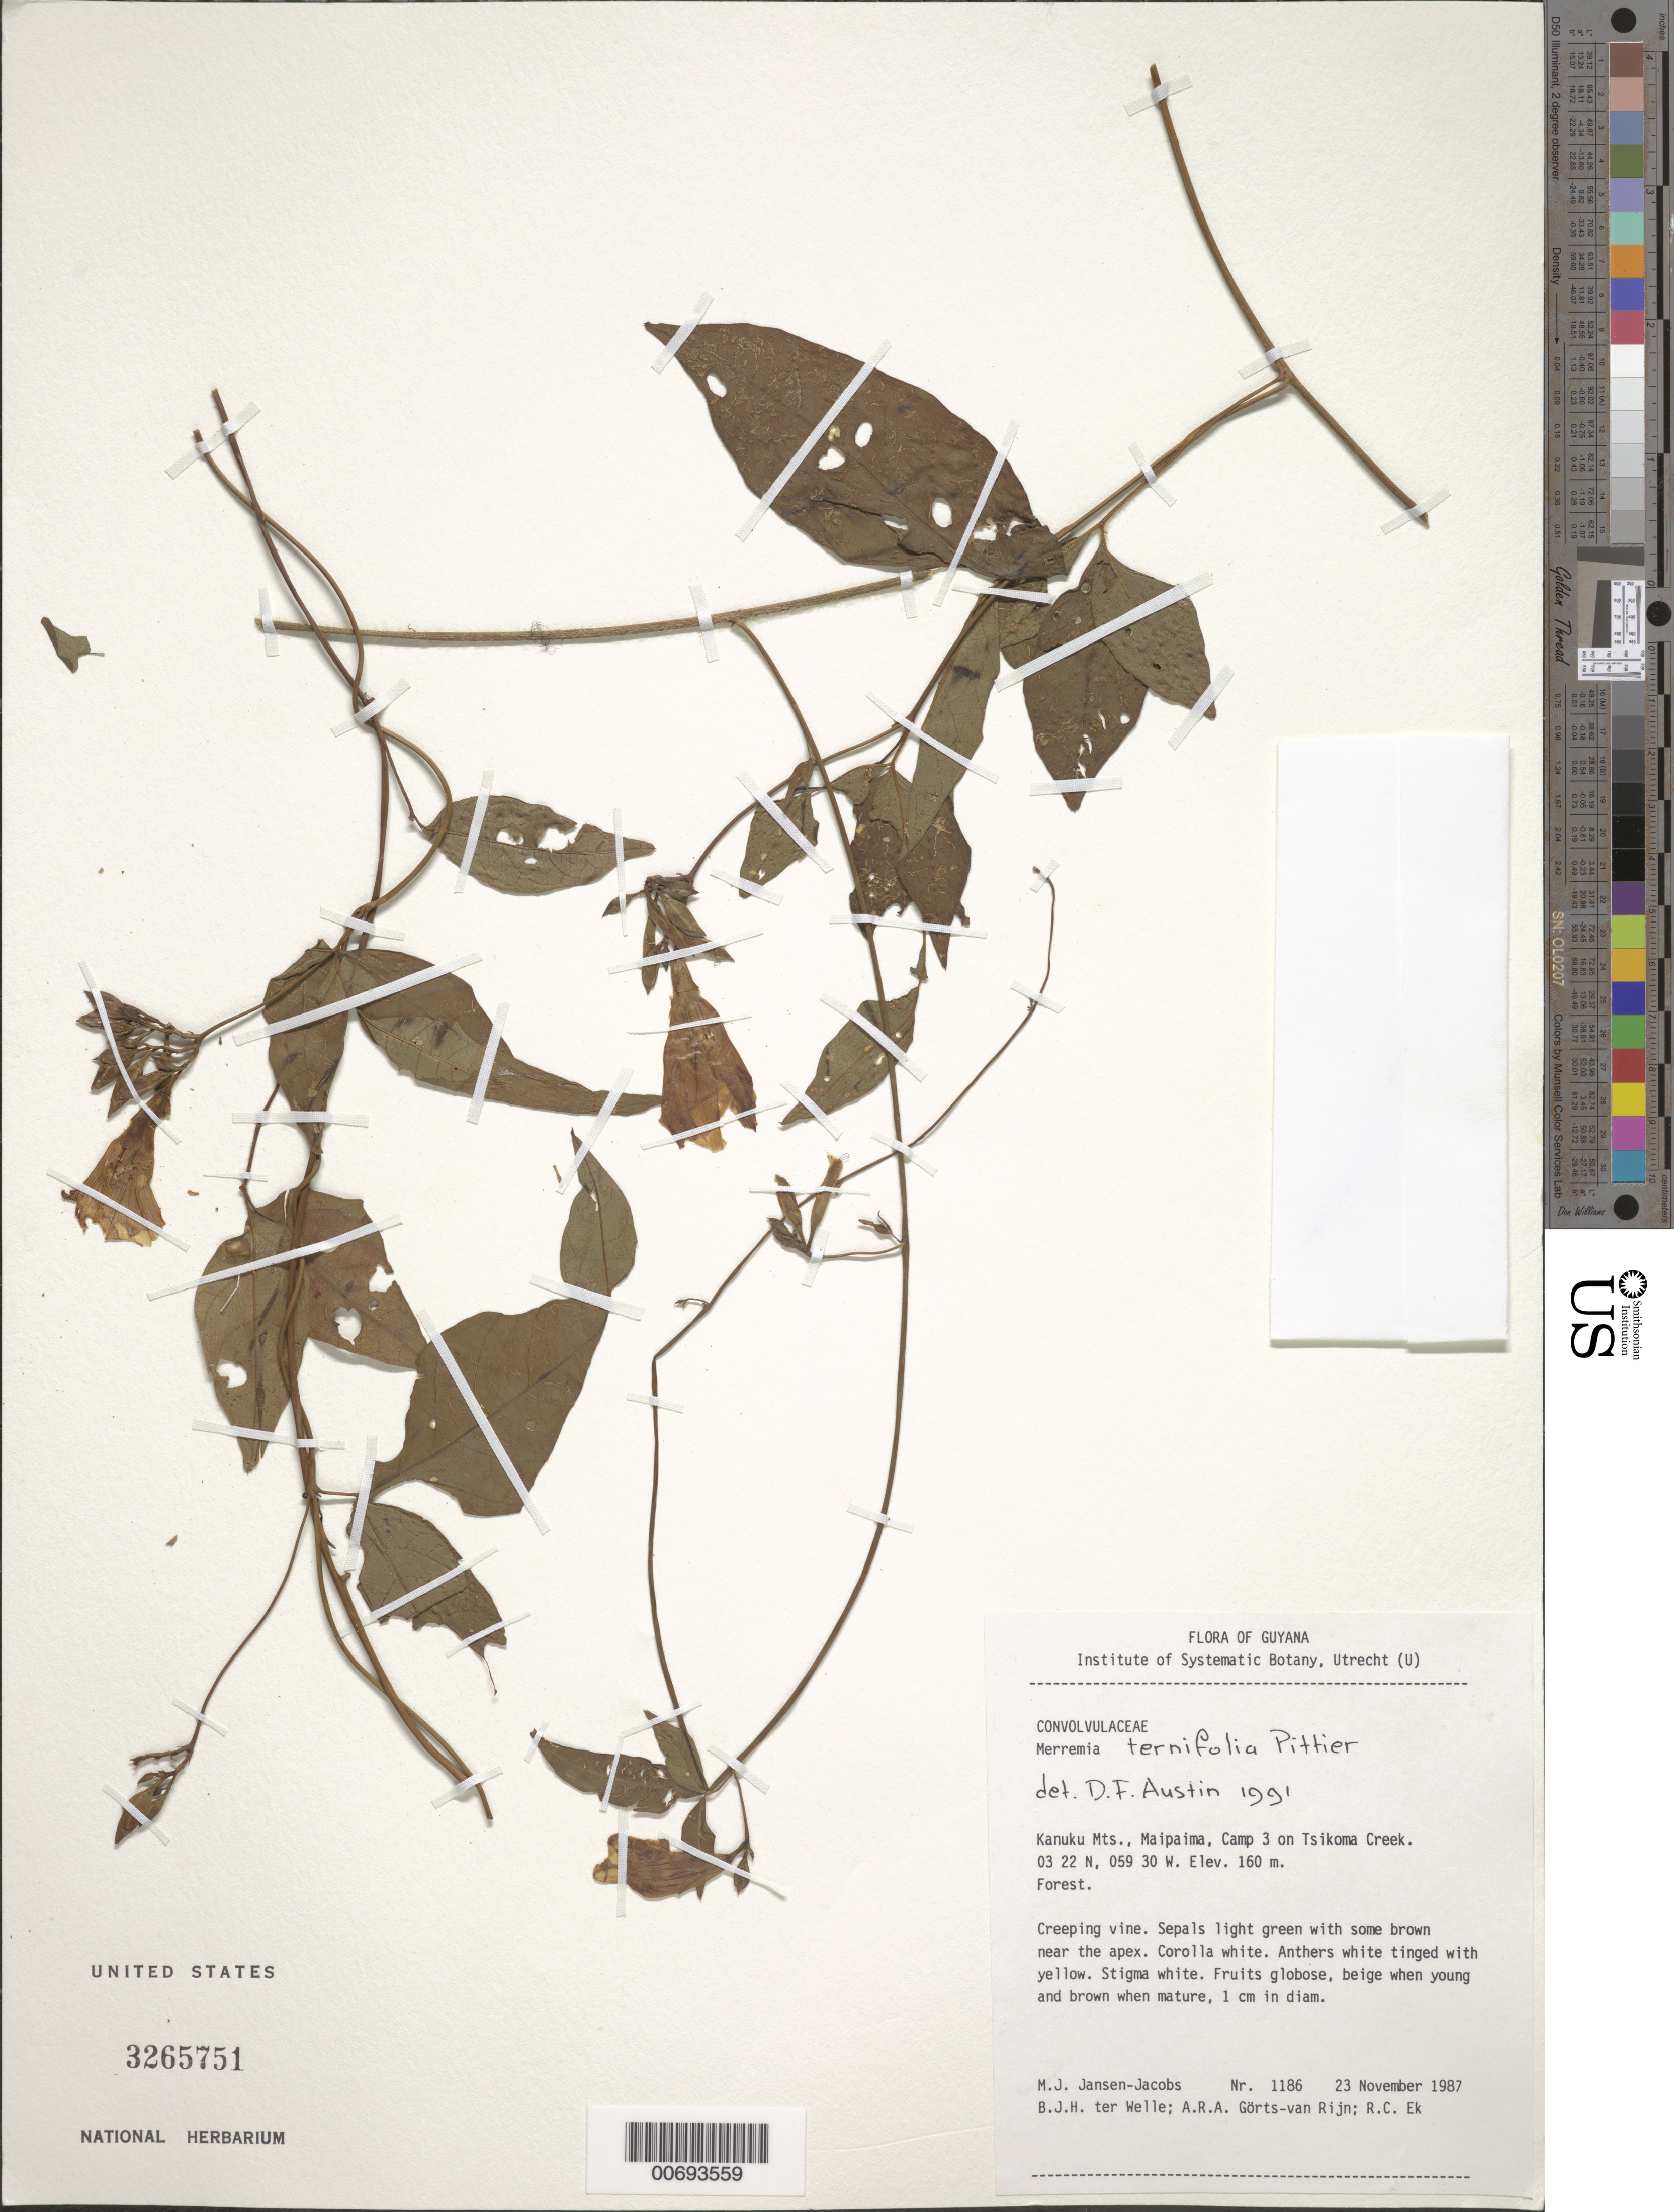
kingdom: Plantae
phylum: Tracheophyta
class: Magnoliopsida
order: Solanales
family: Convolvulaceae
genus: Distimake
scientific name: Distimake ternifoliolus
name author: (Pittier) A. R. Simões & Staples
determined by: Simões, A. R.; Staples, G.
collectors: M. J. Jansen-Jacobs, B. Welle, A. .R. A. Görts-van Rijn & R. C. Ek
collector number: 1186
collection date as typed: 23-Nov-87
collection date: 1987-11-23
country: Guyana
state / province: U. Takutu-U. Essequibo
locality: Kanuku Mts., Maipaima, Camp 3 on Tsikoma Creek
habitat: Forest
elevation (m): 160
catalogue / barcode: US 3265751